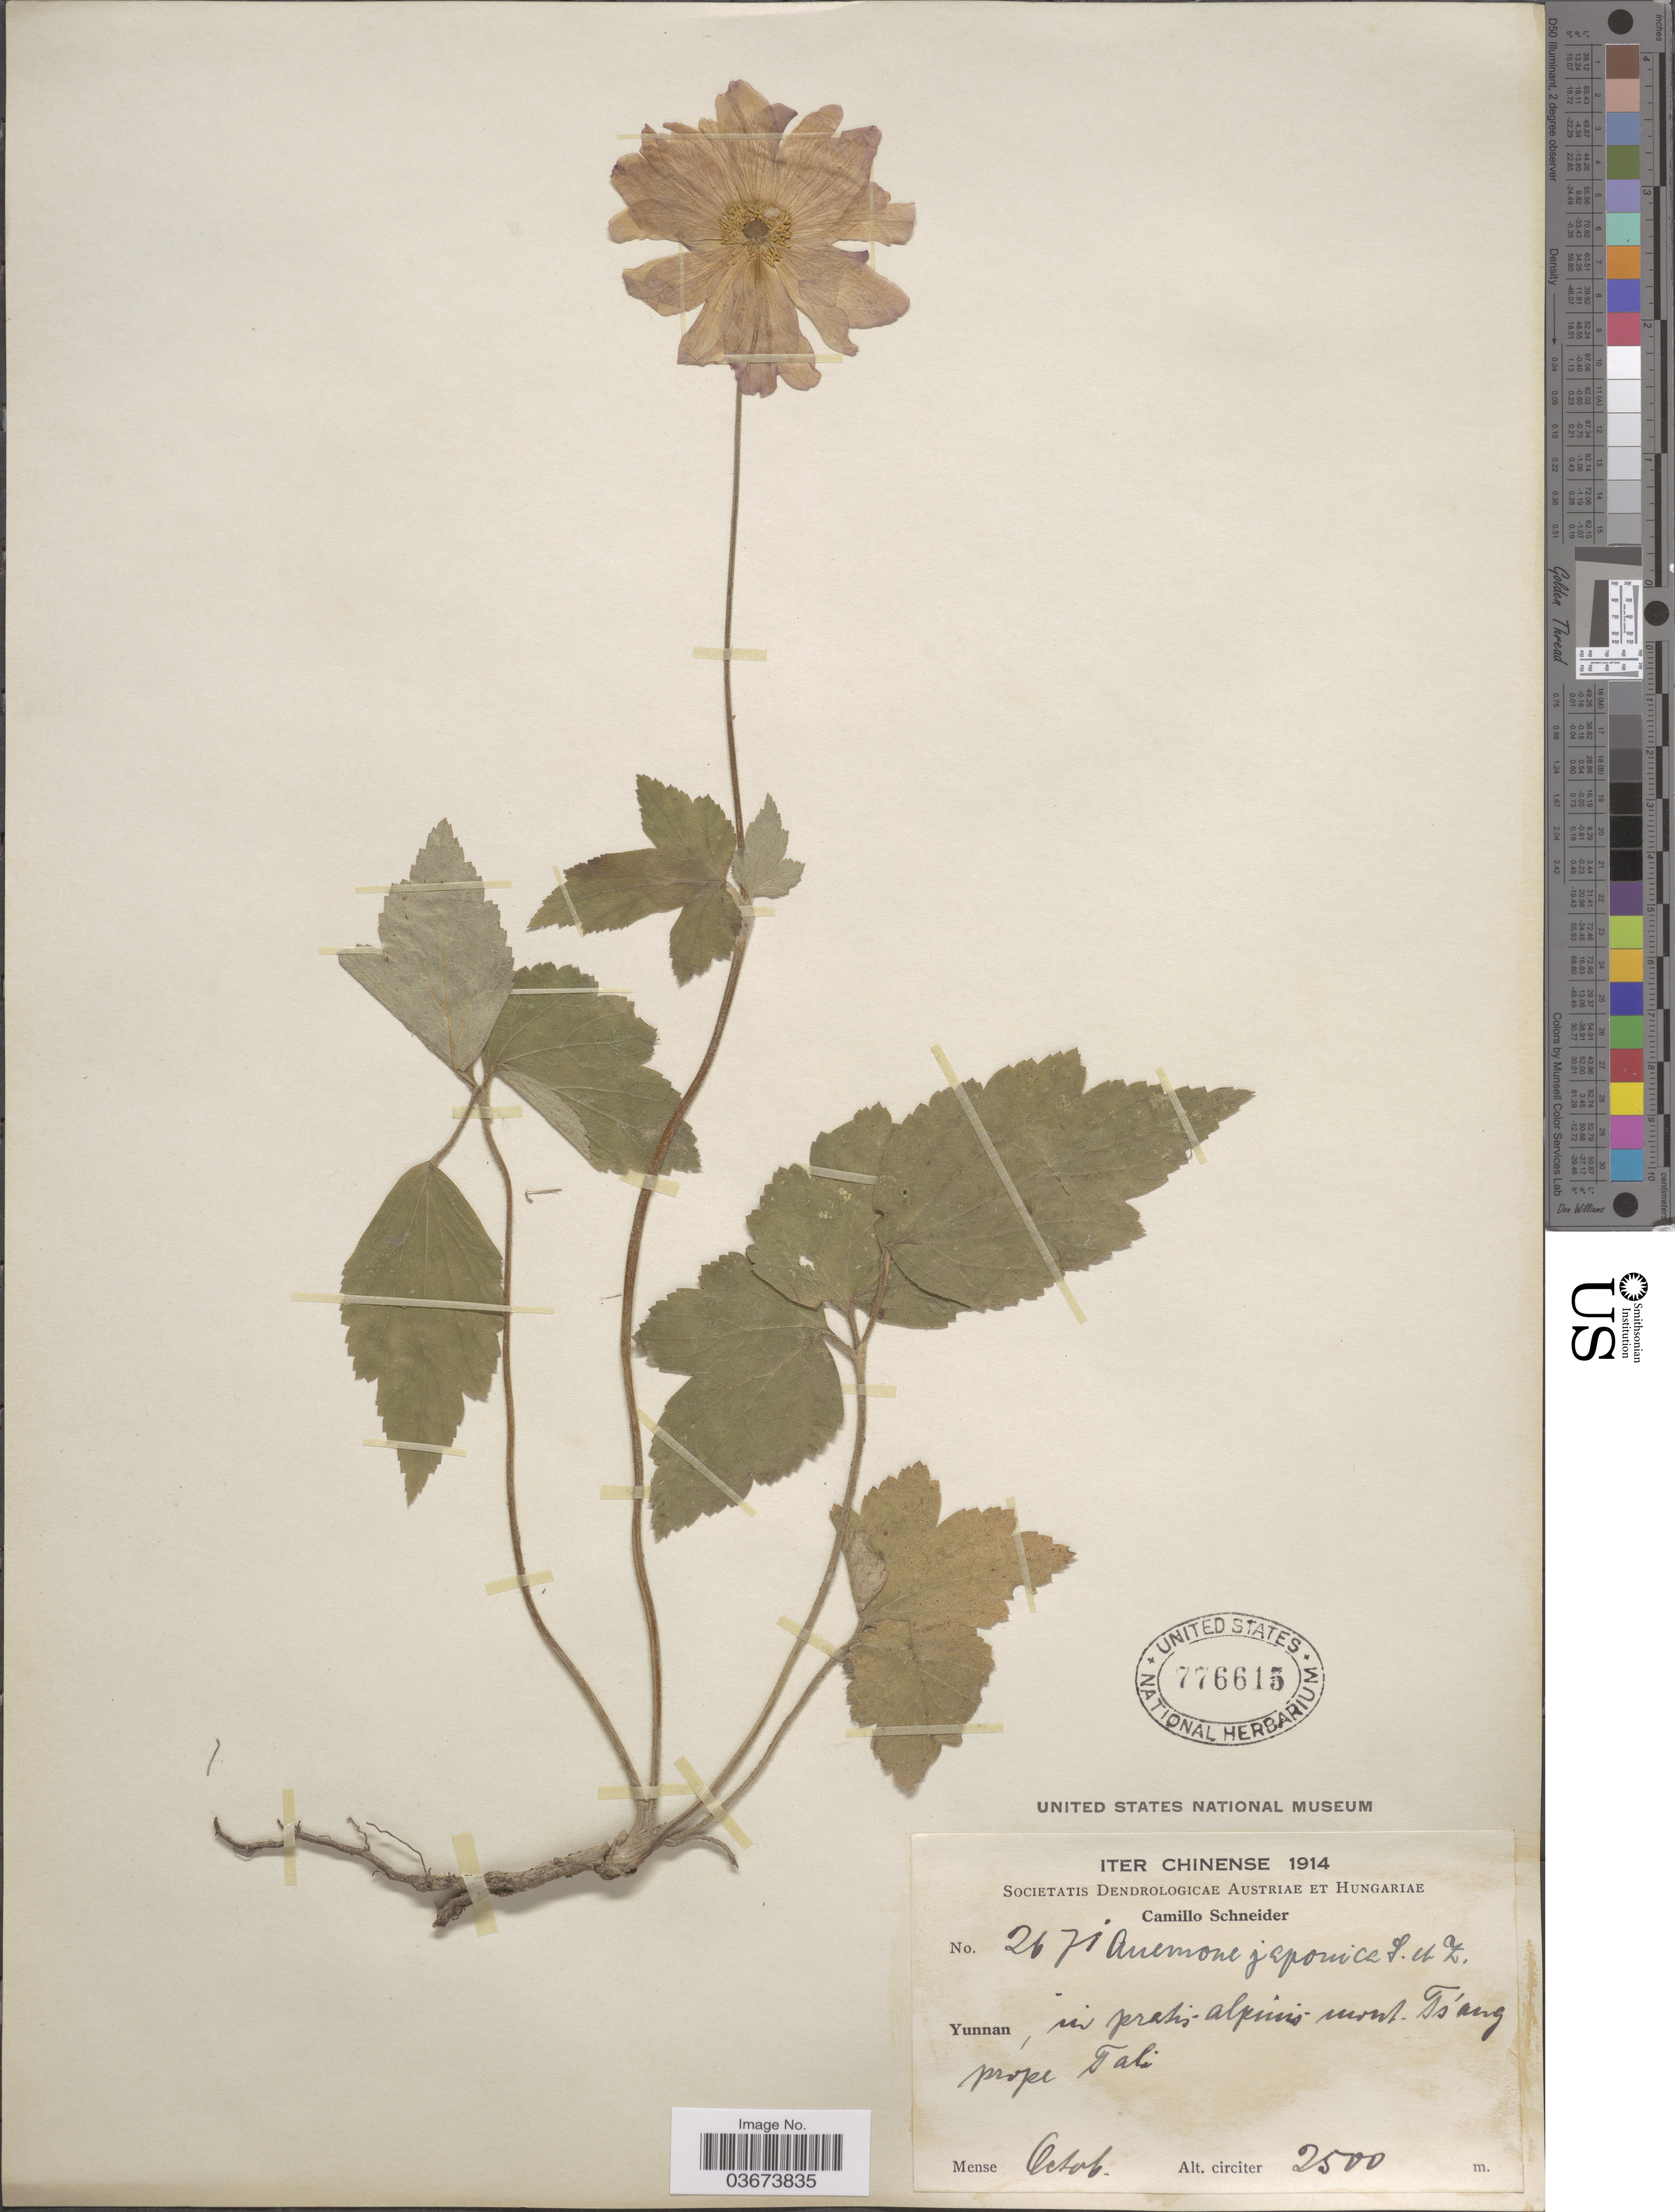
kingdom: Plantae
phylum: Tracheophyta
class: Magnoliopsida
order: Ranunculales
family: Ranunculaceae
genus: Anemone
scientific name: Anemone japonica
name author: Houtt.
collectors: C. K. Schneider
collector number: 2671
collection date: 1914-10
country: China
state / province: Yunnan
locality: In pratis alpinis mont. Ts'ang prope Tali.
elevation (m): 2500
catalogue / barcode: US 776615